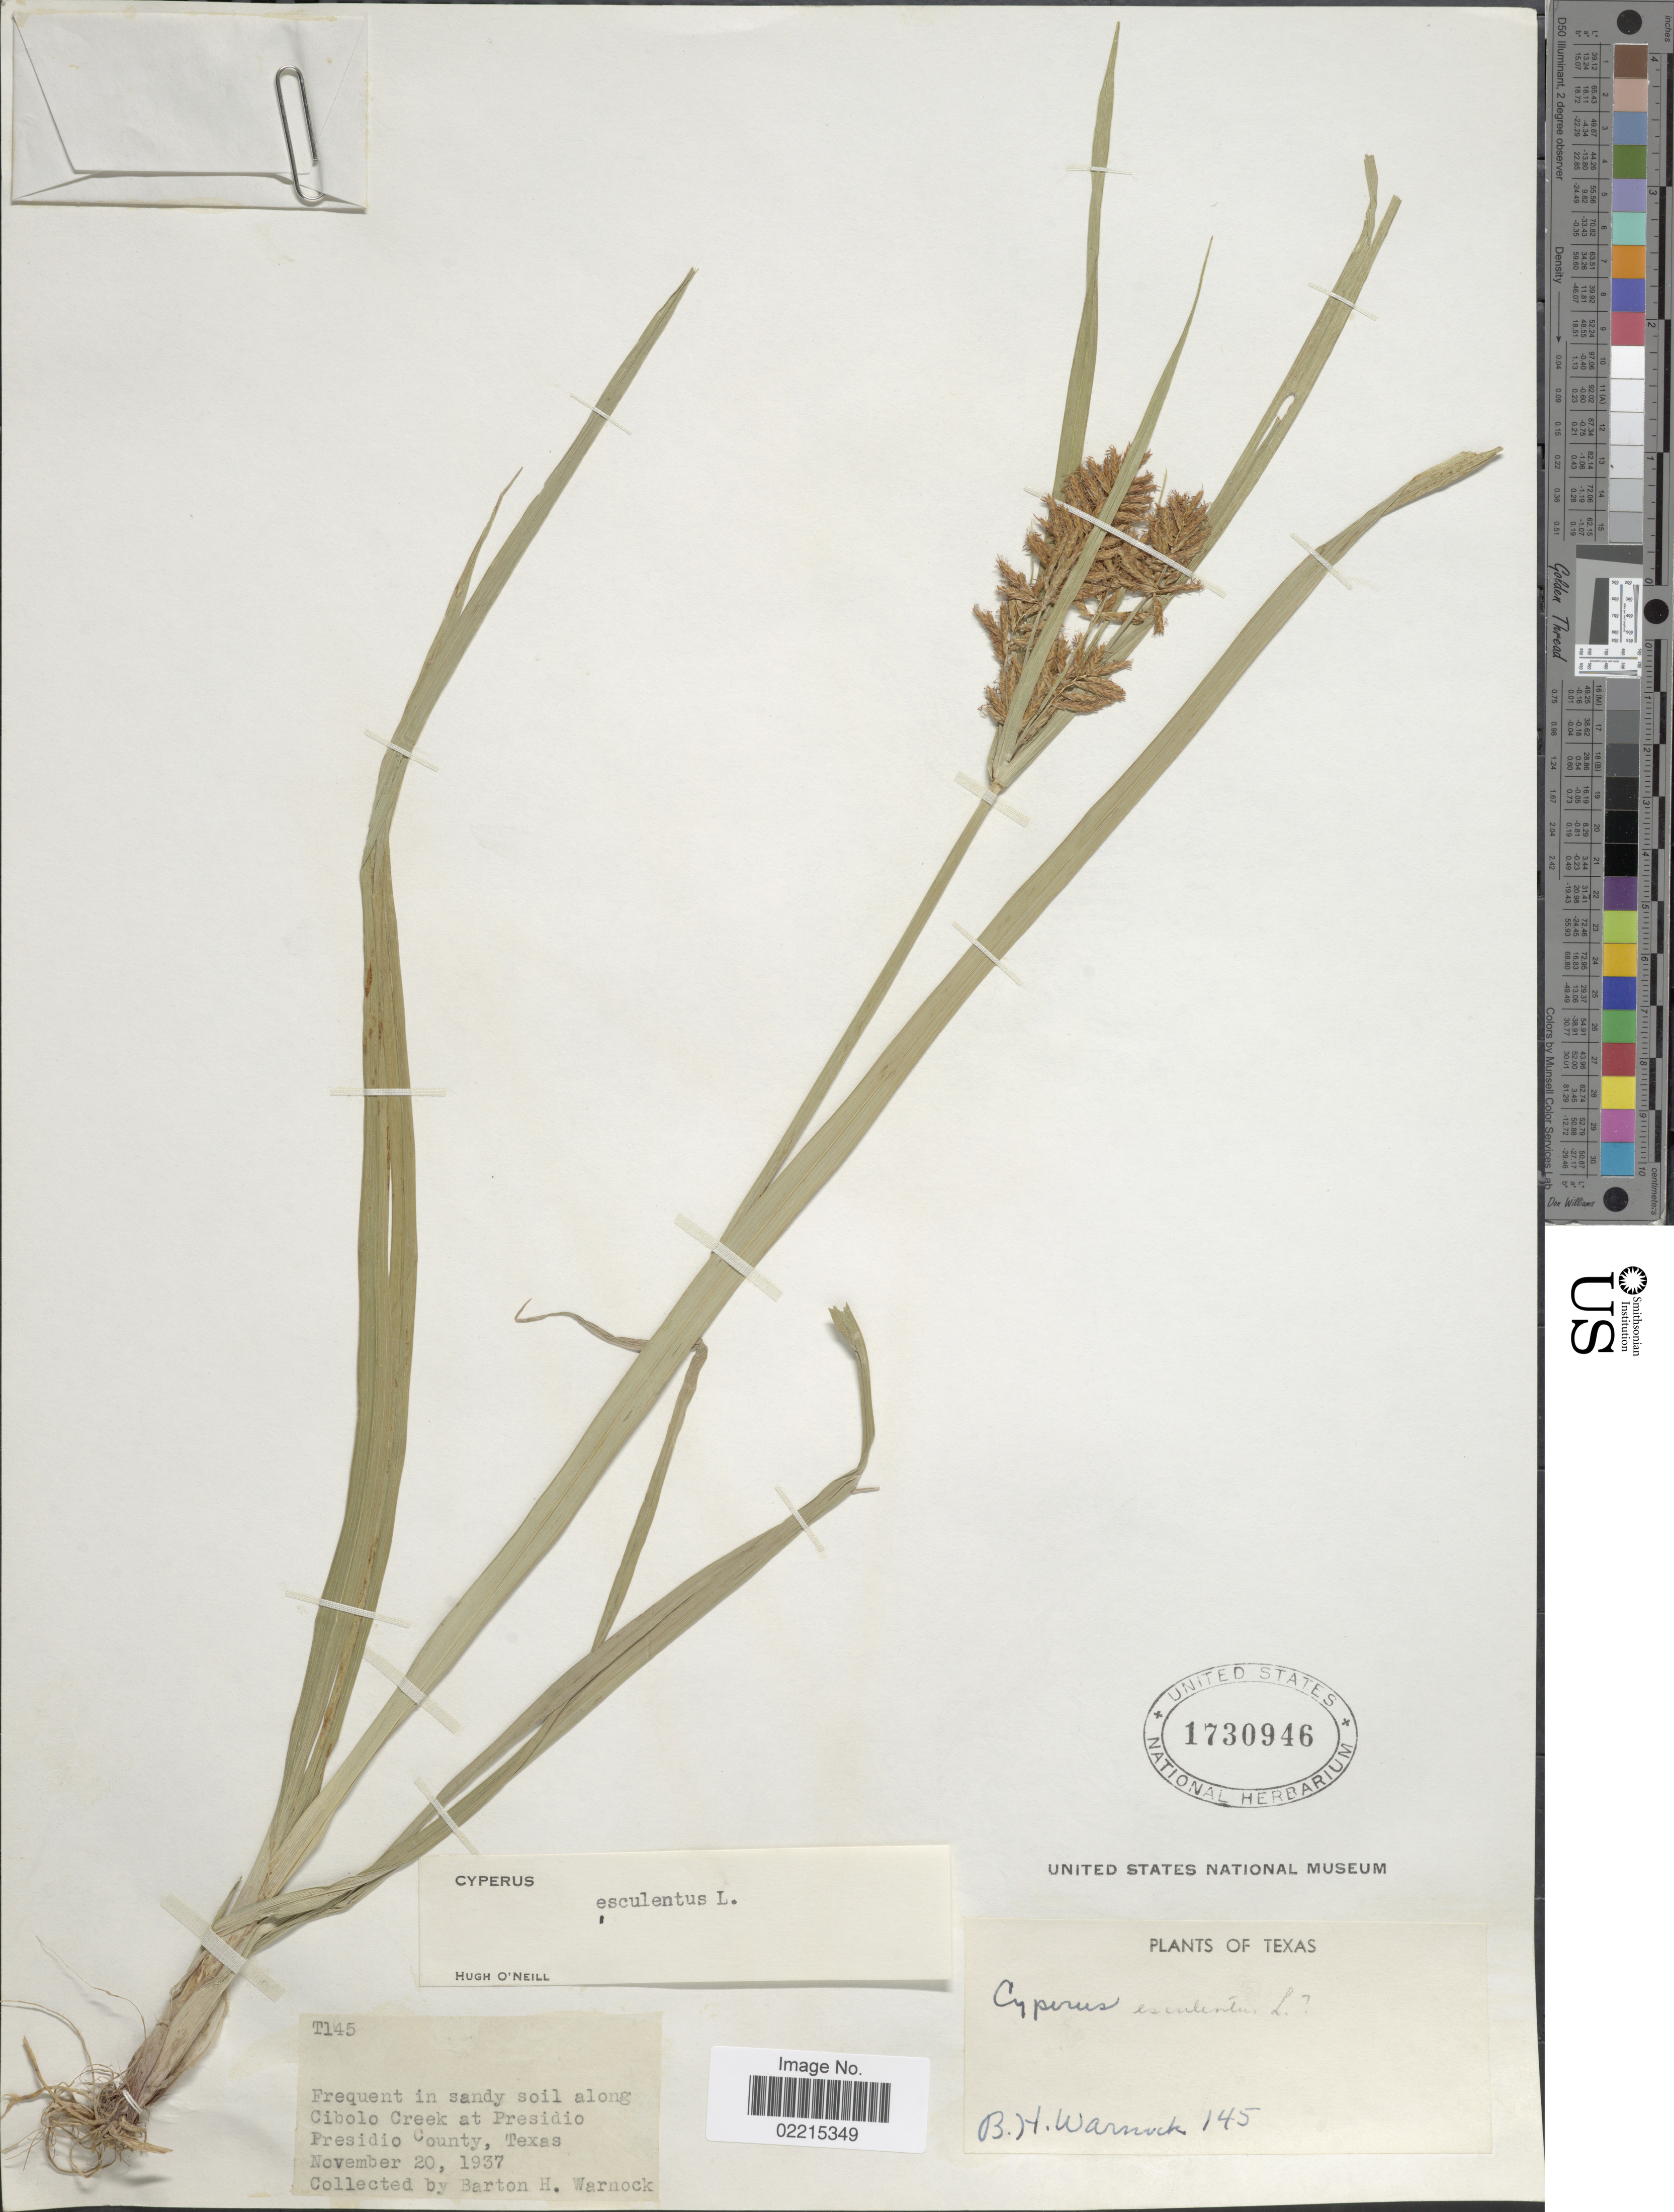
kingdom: Plantae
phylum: Tracheophyta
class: Liliopsida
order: Poales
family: Cyperaceae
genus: Cyperus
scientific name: Cyperus esculentus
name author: L.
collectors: B. H. Warnock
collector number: T145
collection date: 1937-11-20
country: United States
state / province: Texas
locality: In sandy soil along Cibolo Creek at Presidio Presidio County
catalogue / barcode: US 1730946